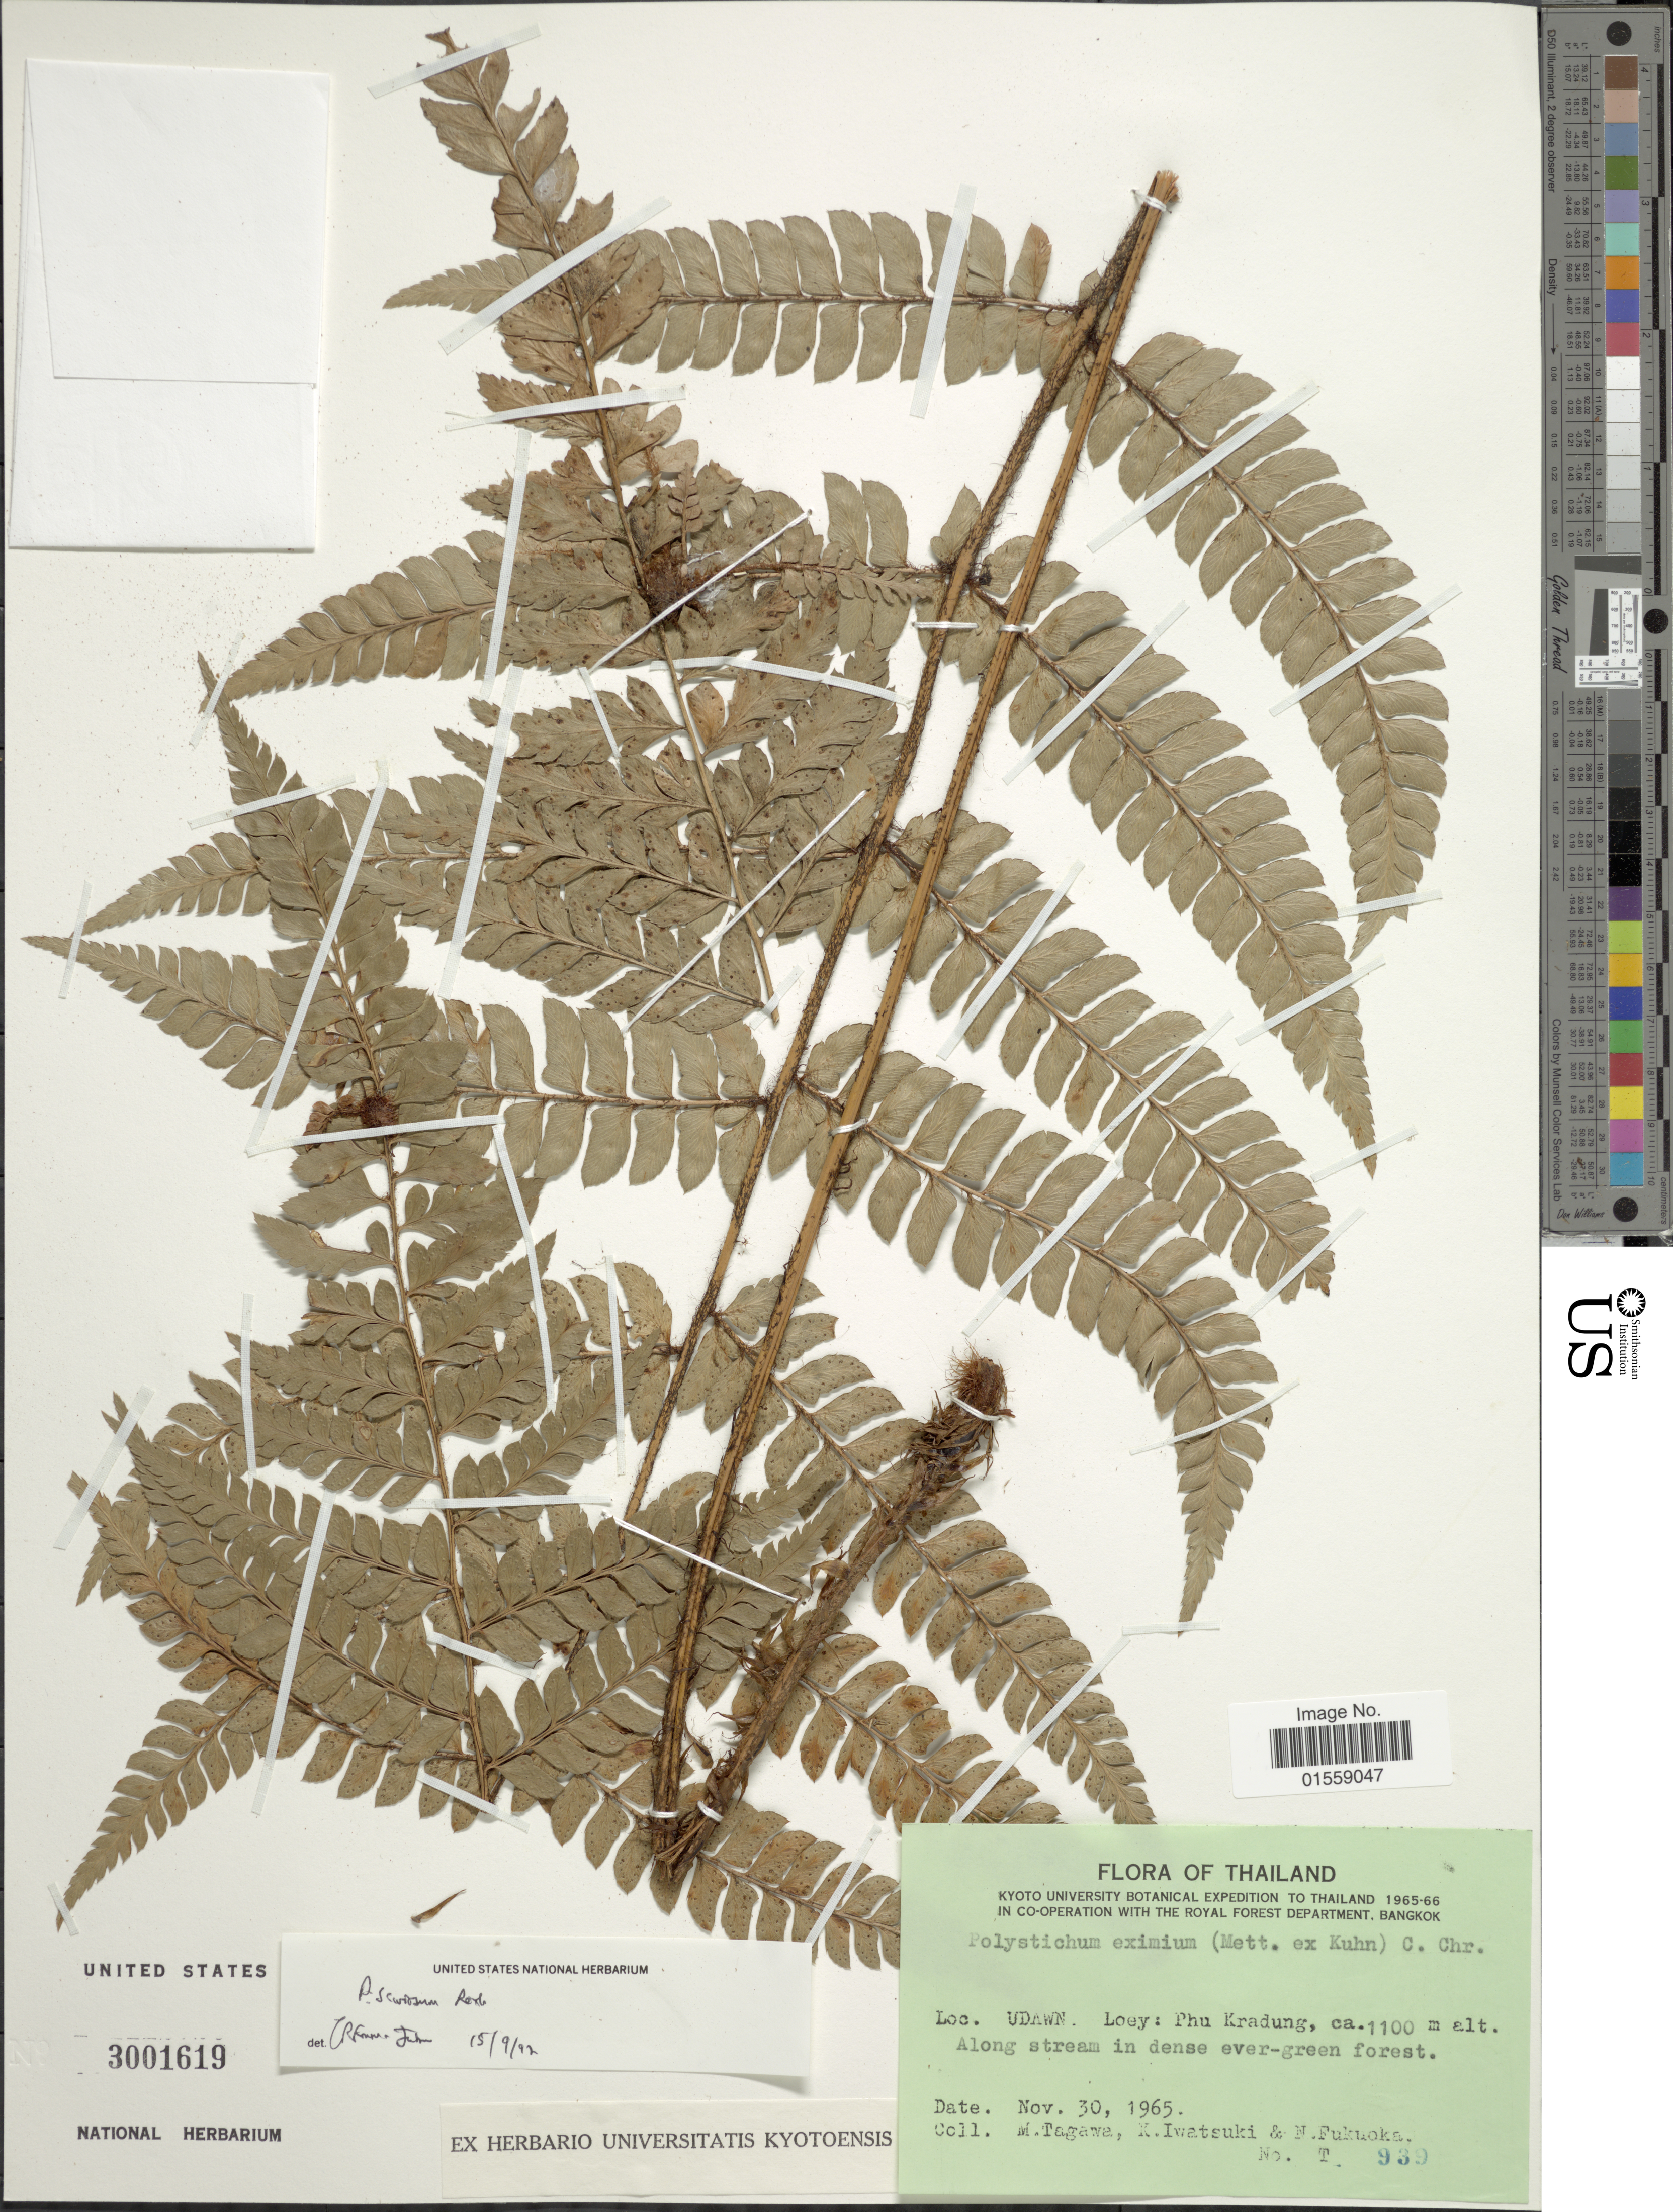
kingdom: Plantae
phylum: Tracheophyta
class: Polypodiopsida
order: Polypodiales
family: Dryopteridaceae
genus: Polystichum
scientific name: Polystichum eximium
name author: (Mett. ex Kuhn) C. Chr.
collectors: M. Tagawa, K. Iwatsuki & N. Fukuoka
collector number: T939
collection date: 1965-11-30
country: Thailand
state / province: Loei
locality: Udawn, Loey: Phu Kradung, along stream.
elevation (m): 1100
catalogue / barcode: US 3001619